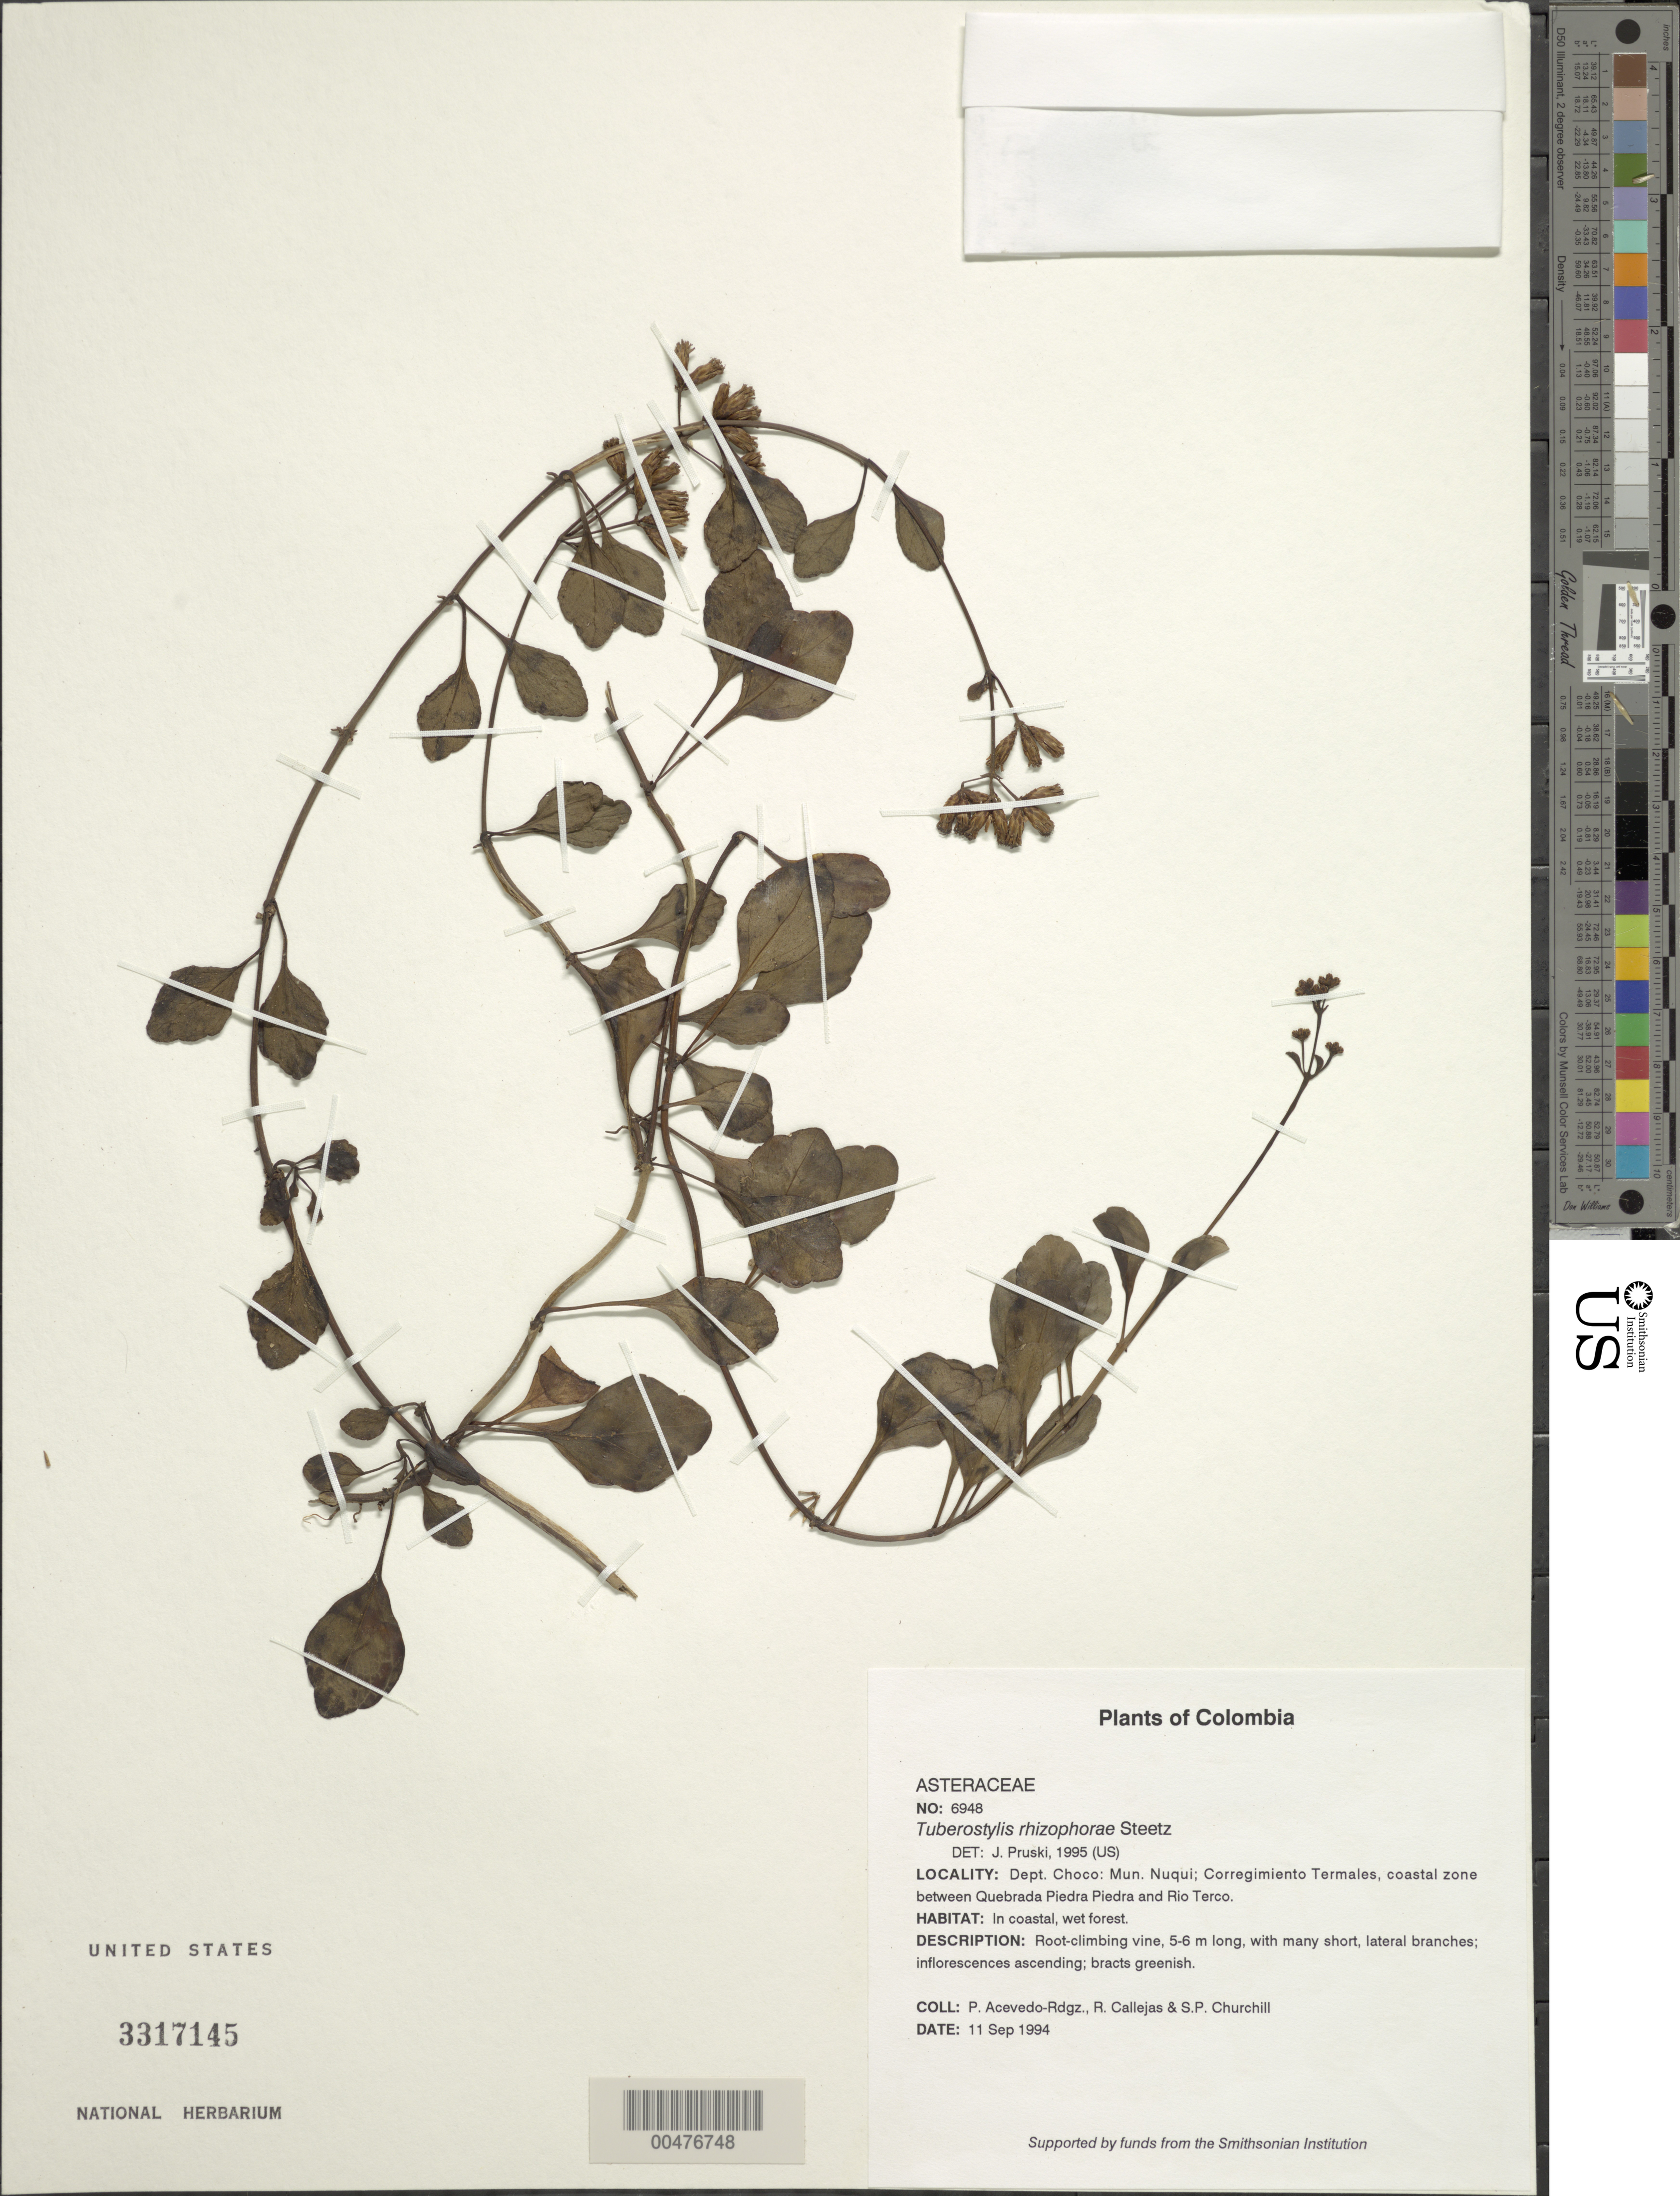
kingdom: Plantae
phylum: Tracheophyta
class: Magnoliopsida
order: Asterales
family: Asteraceae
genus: Tuberostylis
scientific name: Tuberostylis rhizophorae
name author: Steetz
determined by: Pruski, J. F.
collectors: P. Acevedo-Rodr., R. Callejas & S. Churchill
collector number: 6948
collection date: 1994-09-11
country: Colombia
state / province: Chocó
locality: Dept. Choco: Mun Nuqui; Corregimiento Termales, coastal zone between Quebrada Piedra Piedra and Rio Terco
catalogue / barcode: US 3317145